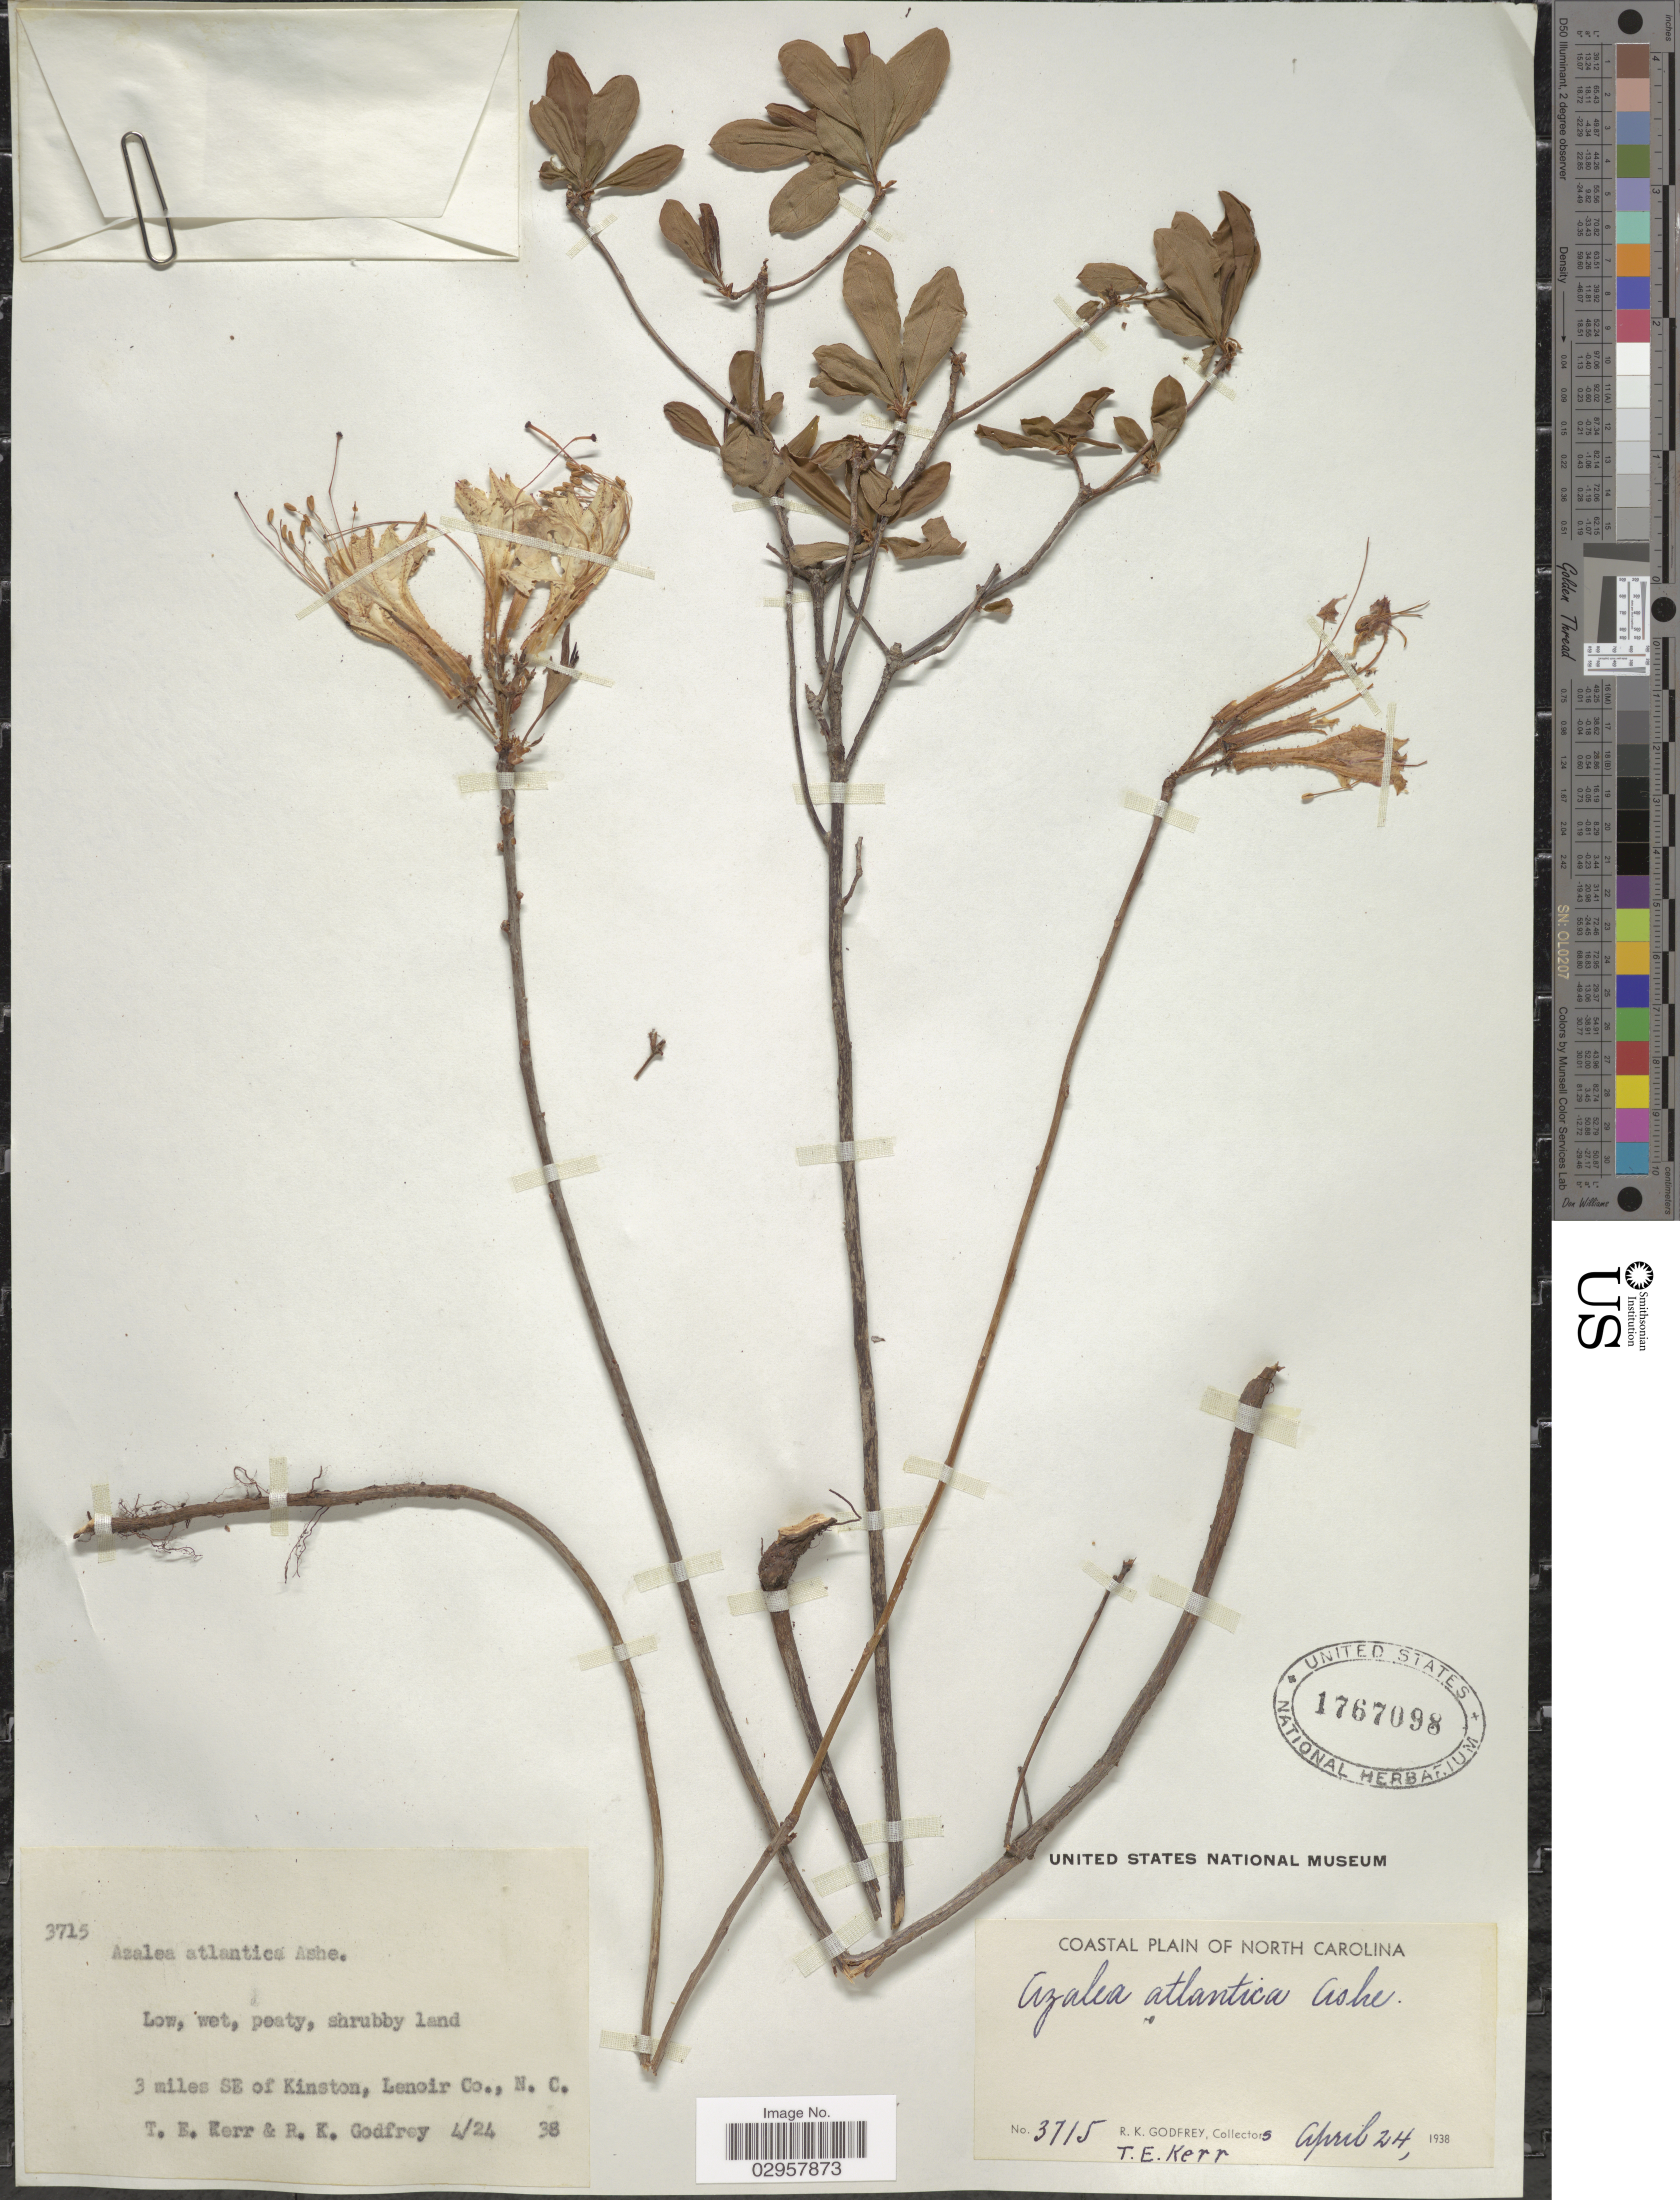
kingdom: Plantae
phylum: Tracheophyta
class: Magnoliopsida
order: Ericales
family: Ericaceae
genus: Rhododendron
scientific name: Rhododendron atlanticum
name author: (Ashe) Rehder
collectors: R. K. Godfrey & T. E. Kerr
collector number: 3715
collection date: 1938-04-24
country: United States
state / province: North Carolina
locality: Coastal Plain of North Carolina. 3 miles SE of of Kinston, Lenoir Co.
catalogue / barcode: US 1767098